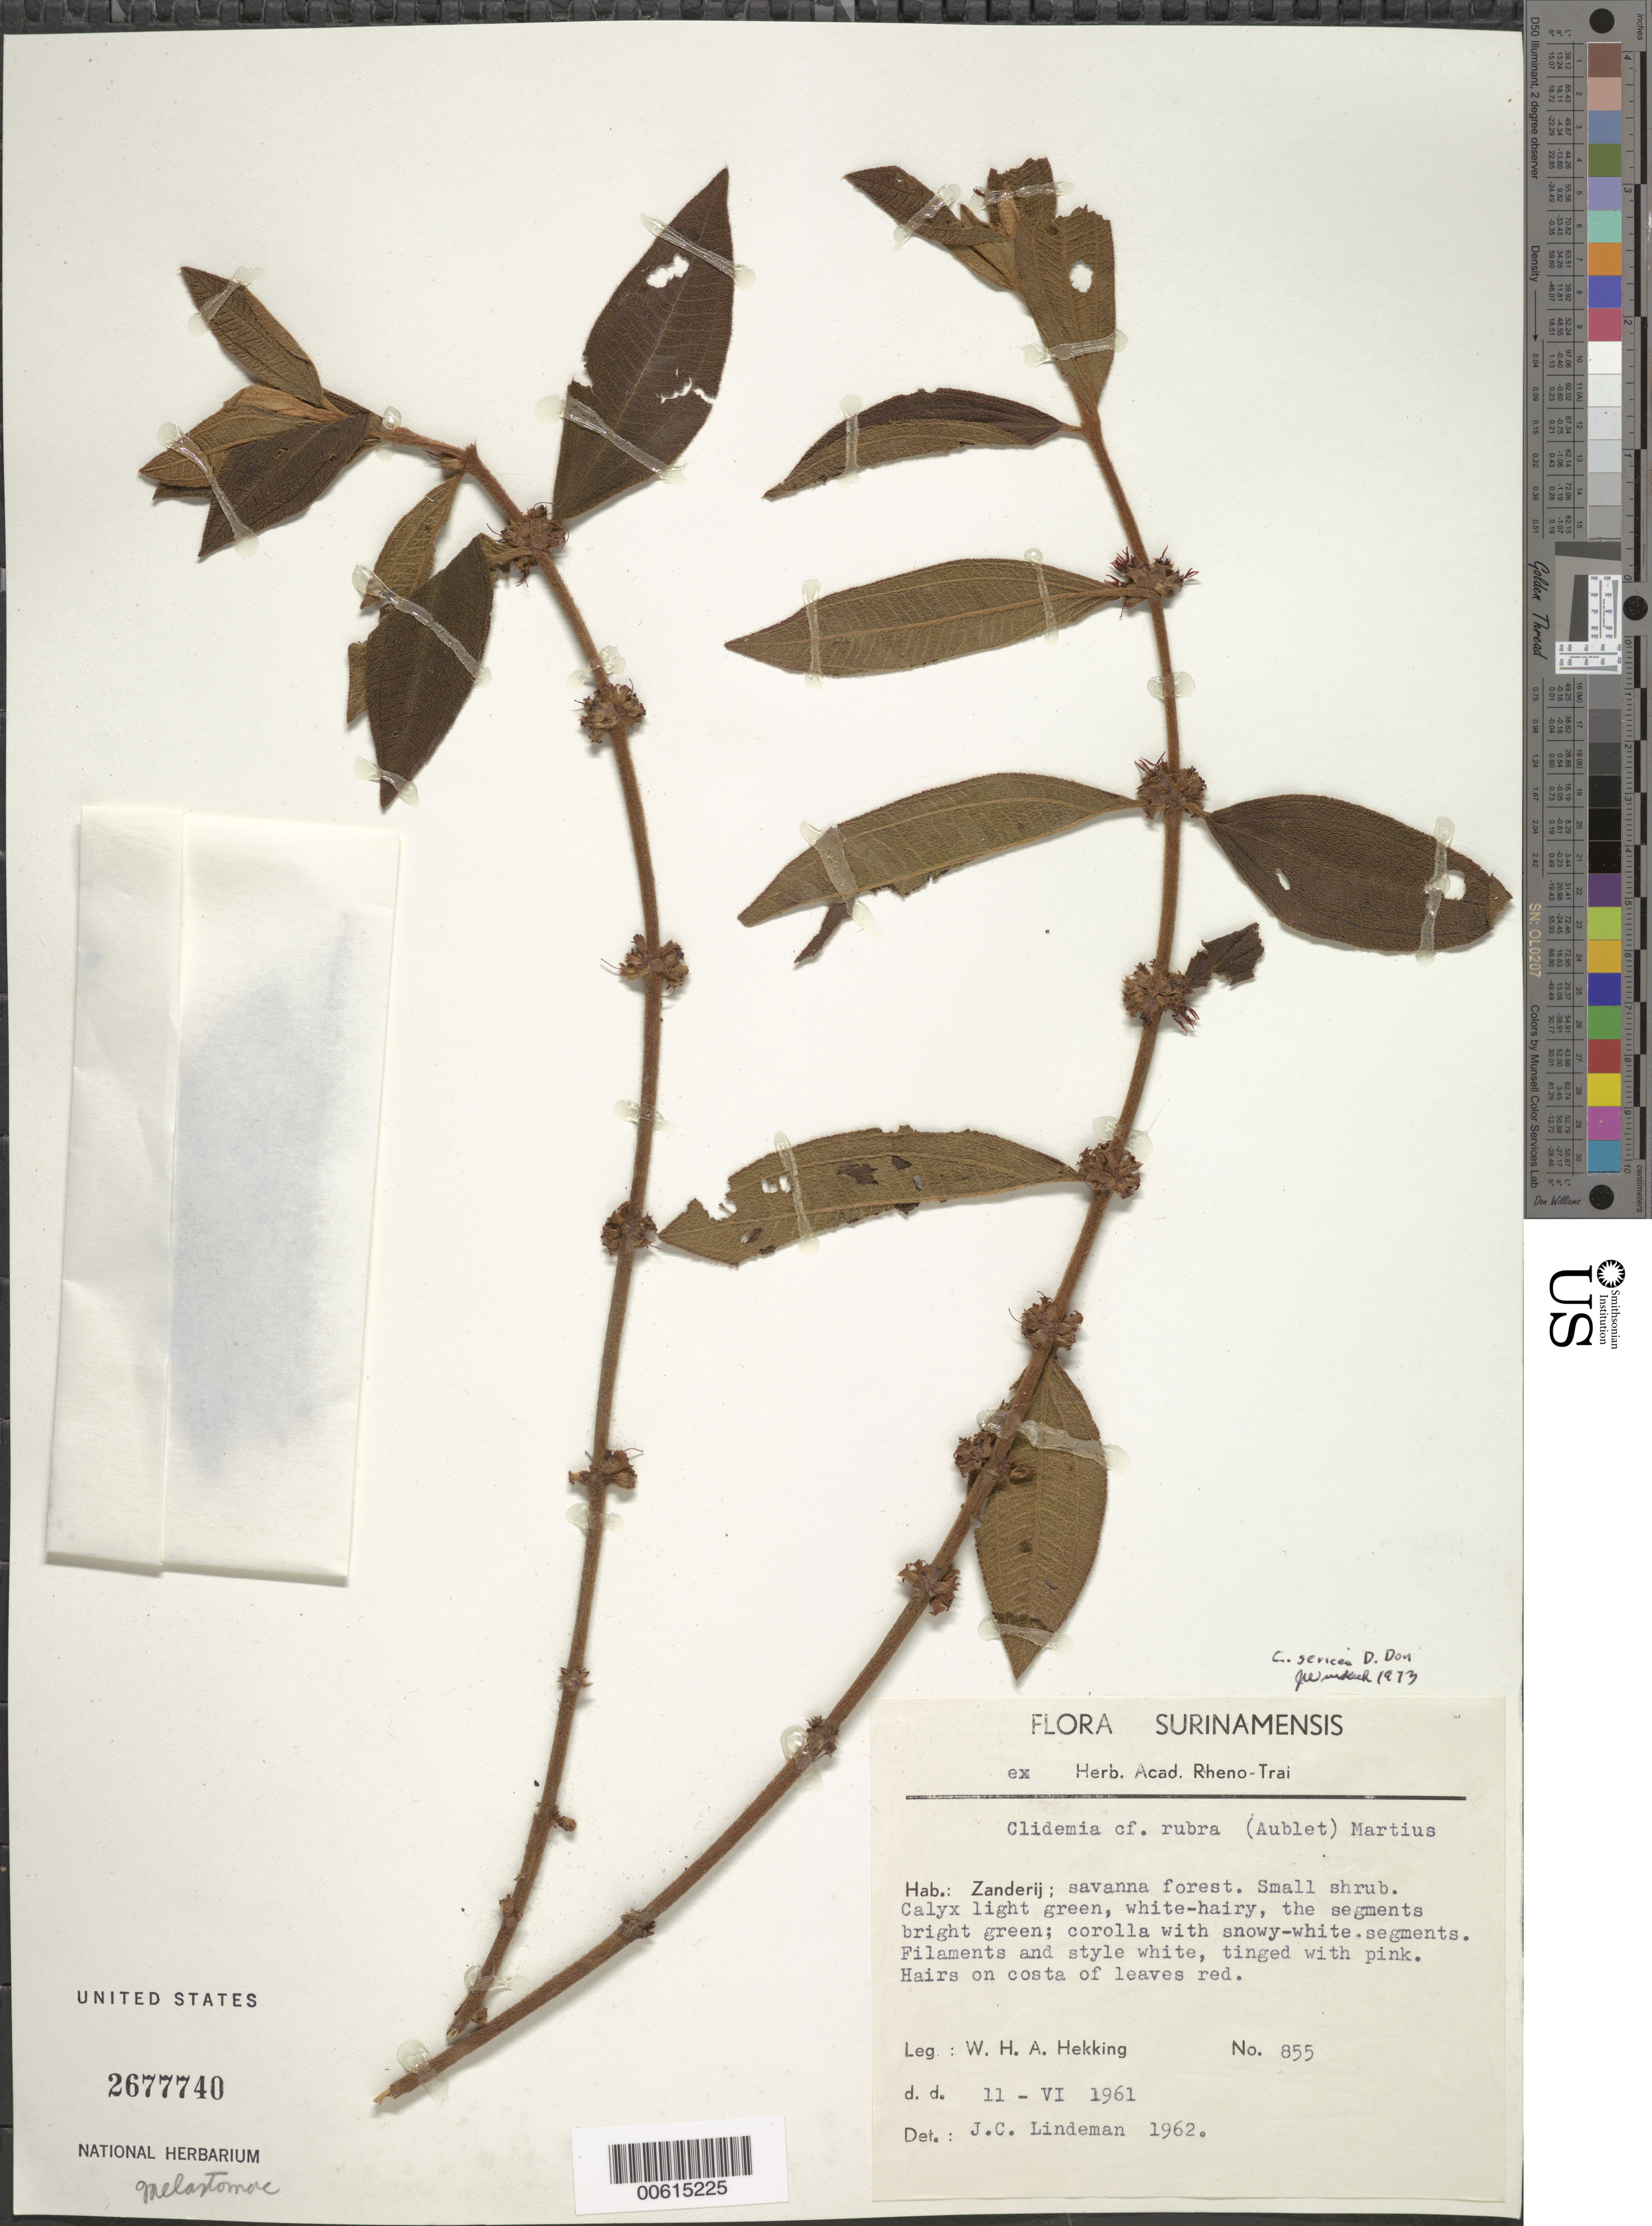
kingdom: Plantae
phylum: Tracheophyta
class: Magnoliopsida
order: Myrtales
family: Melastomataceae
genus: Clidemia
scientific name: Clidemia sericea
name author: D. Don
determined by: Wurdack, John J., (US), US (UNITED STATES)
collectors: W. H. A. Hekking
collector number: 855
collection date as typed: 11-Jun-61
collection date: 1961-06-11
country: Suriname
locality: Zanderij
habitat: Savanna forest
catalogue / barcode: US 2677740